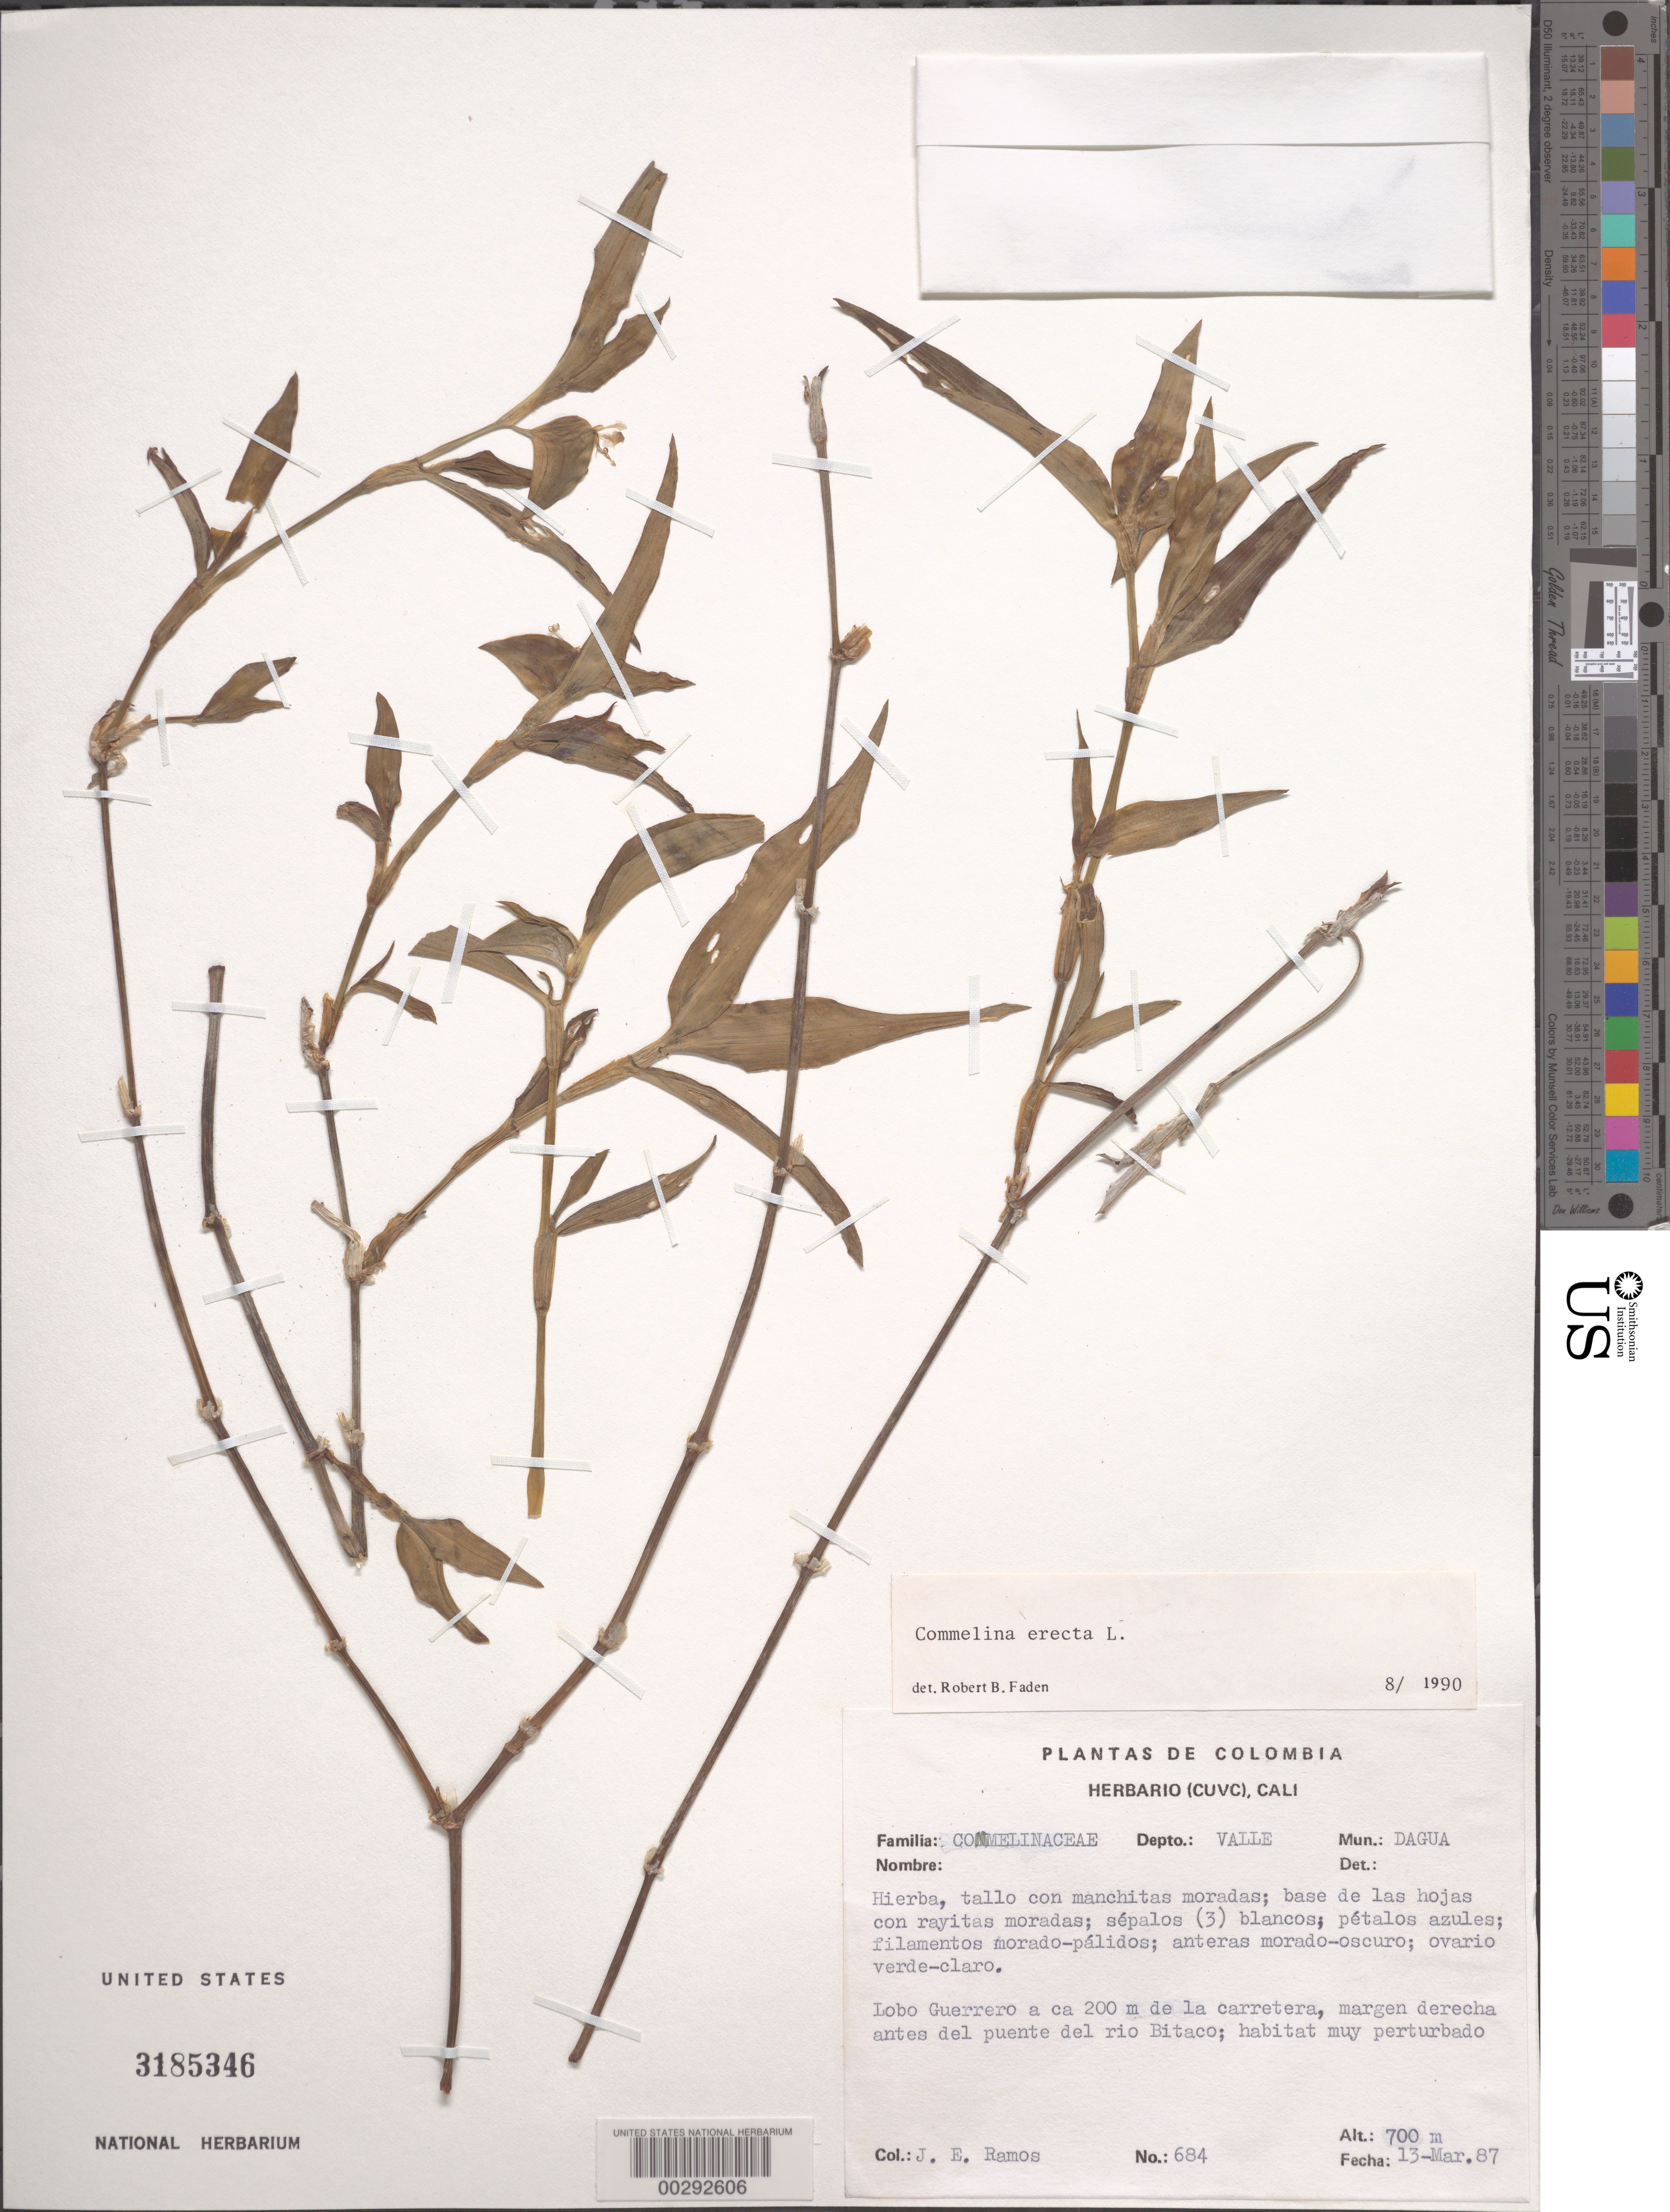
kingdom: Plantae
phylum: Tracheophyta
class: Liliopsida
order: Commelinales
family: Commelinaceae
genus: Commelina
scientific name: Commelina erecta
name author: L.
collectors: J. E. Ramos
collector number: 684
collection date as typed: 13 Mar 1987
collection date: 1987-03-13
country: Colombia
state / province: Valle del Cauca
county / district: Dagua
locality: Lobo Guerrero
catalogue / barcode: US 3185346